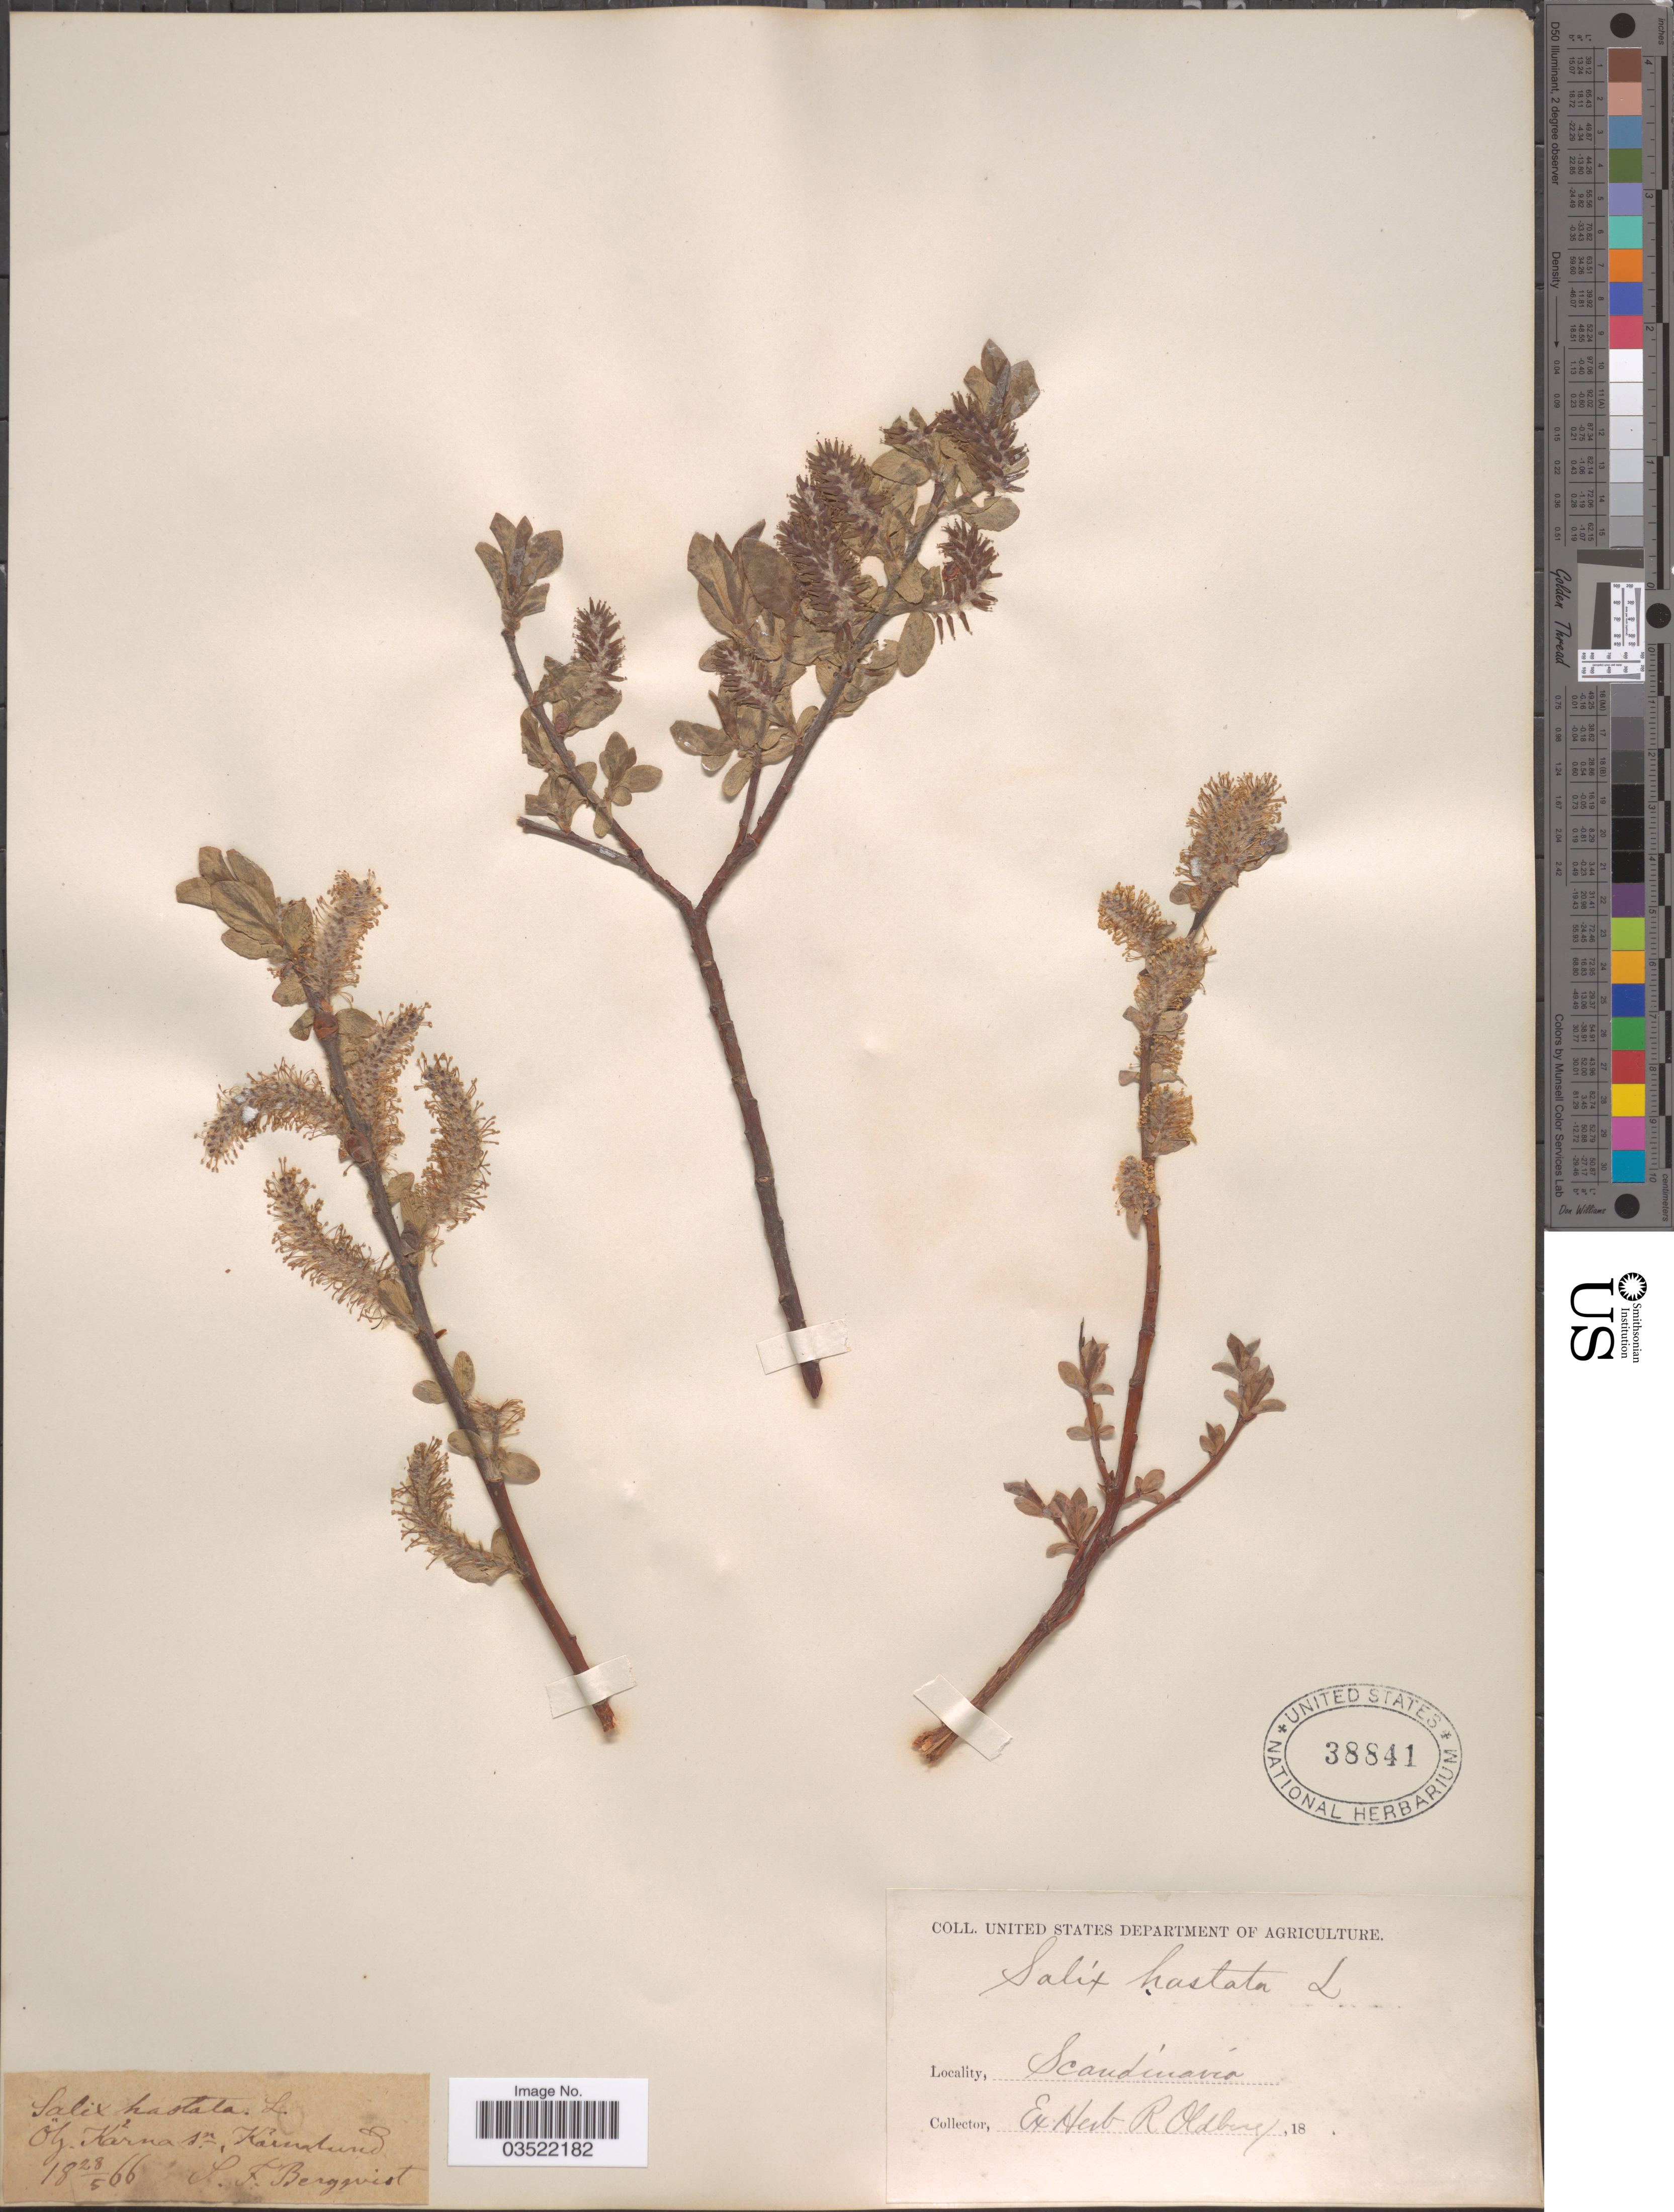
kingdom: Plantae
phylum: Tracheophyta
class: Magnoliopsida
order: Malpighiales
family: Salicaceae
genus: Salix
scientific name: Salix hastata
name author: L.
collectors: S. Bergquist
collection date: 1866-05-28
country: Sweden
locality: ÖG. Karna sn., Karnalund. Scandinavia.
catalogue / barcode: US 38841